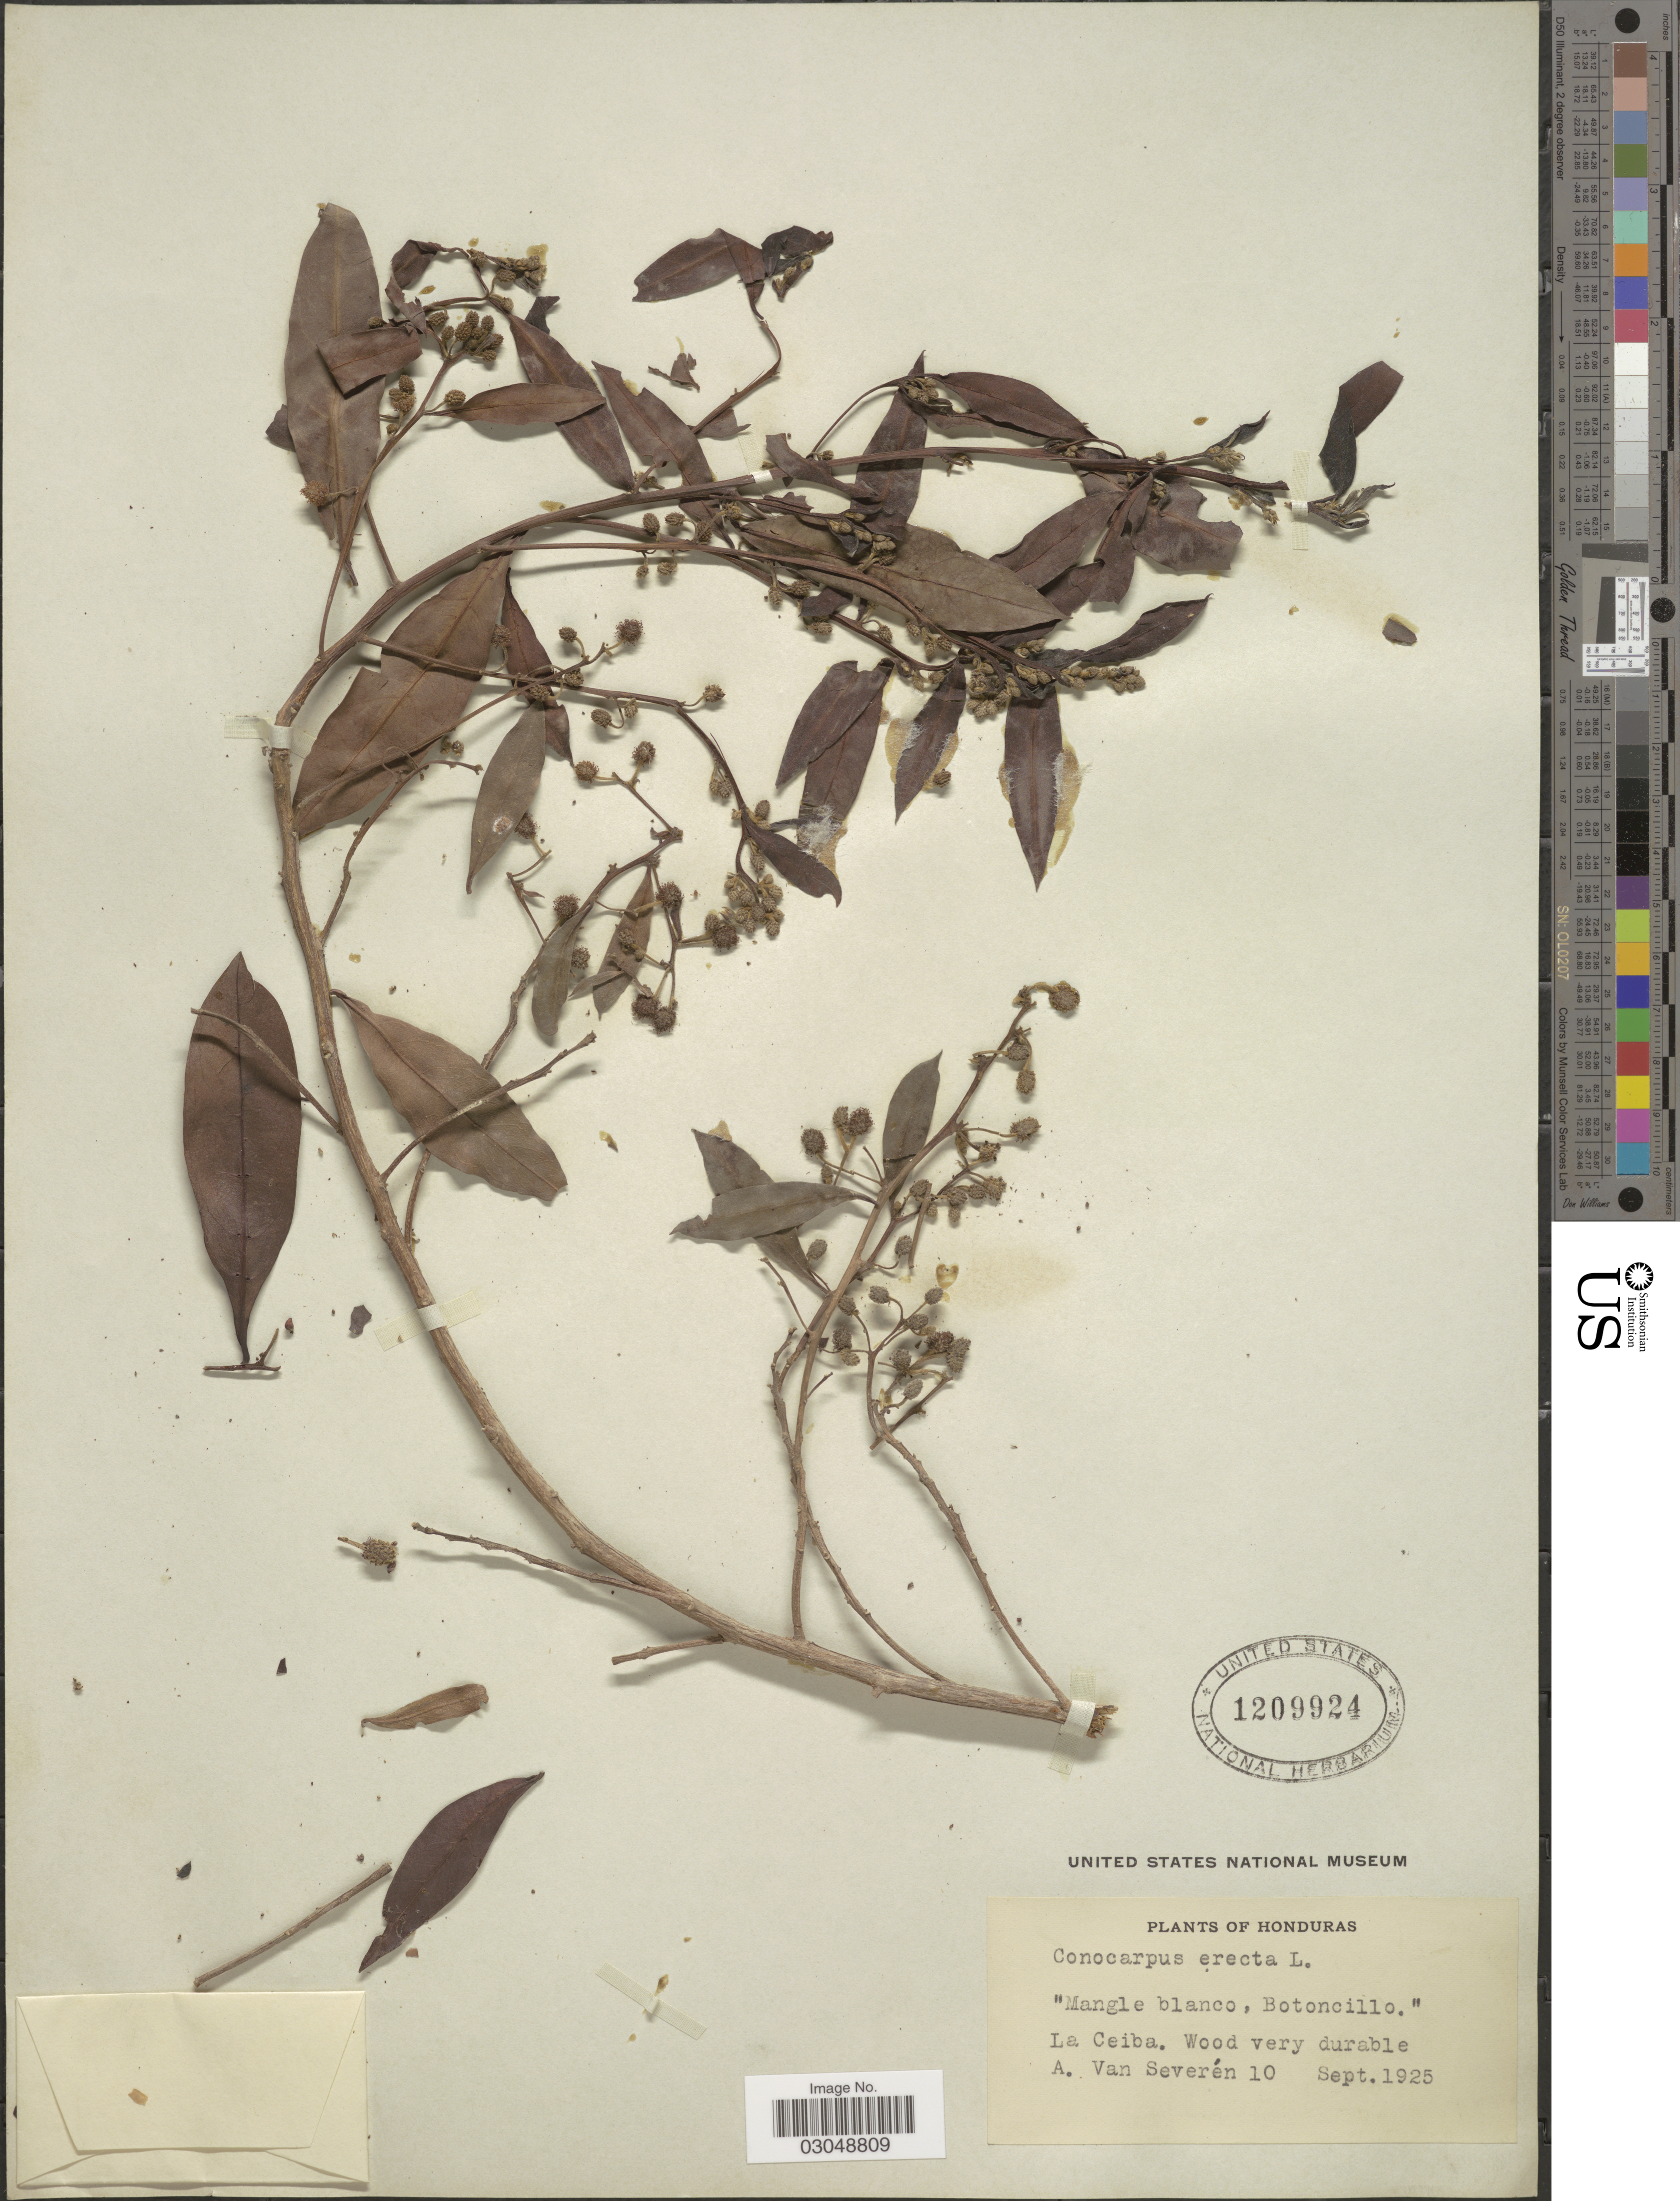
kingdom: Plantae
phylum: Tracheophyta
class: Magnoliopsida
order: Myrtales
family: Combretaceae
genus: Conocarpus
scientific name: Conocarpus erectus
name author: L.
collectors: A. Van Severen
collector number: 10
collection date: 1925-09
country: Honduras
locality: La Ceiba.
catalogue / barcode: US 1209924